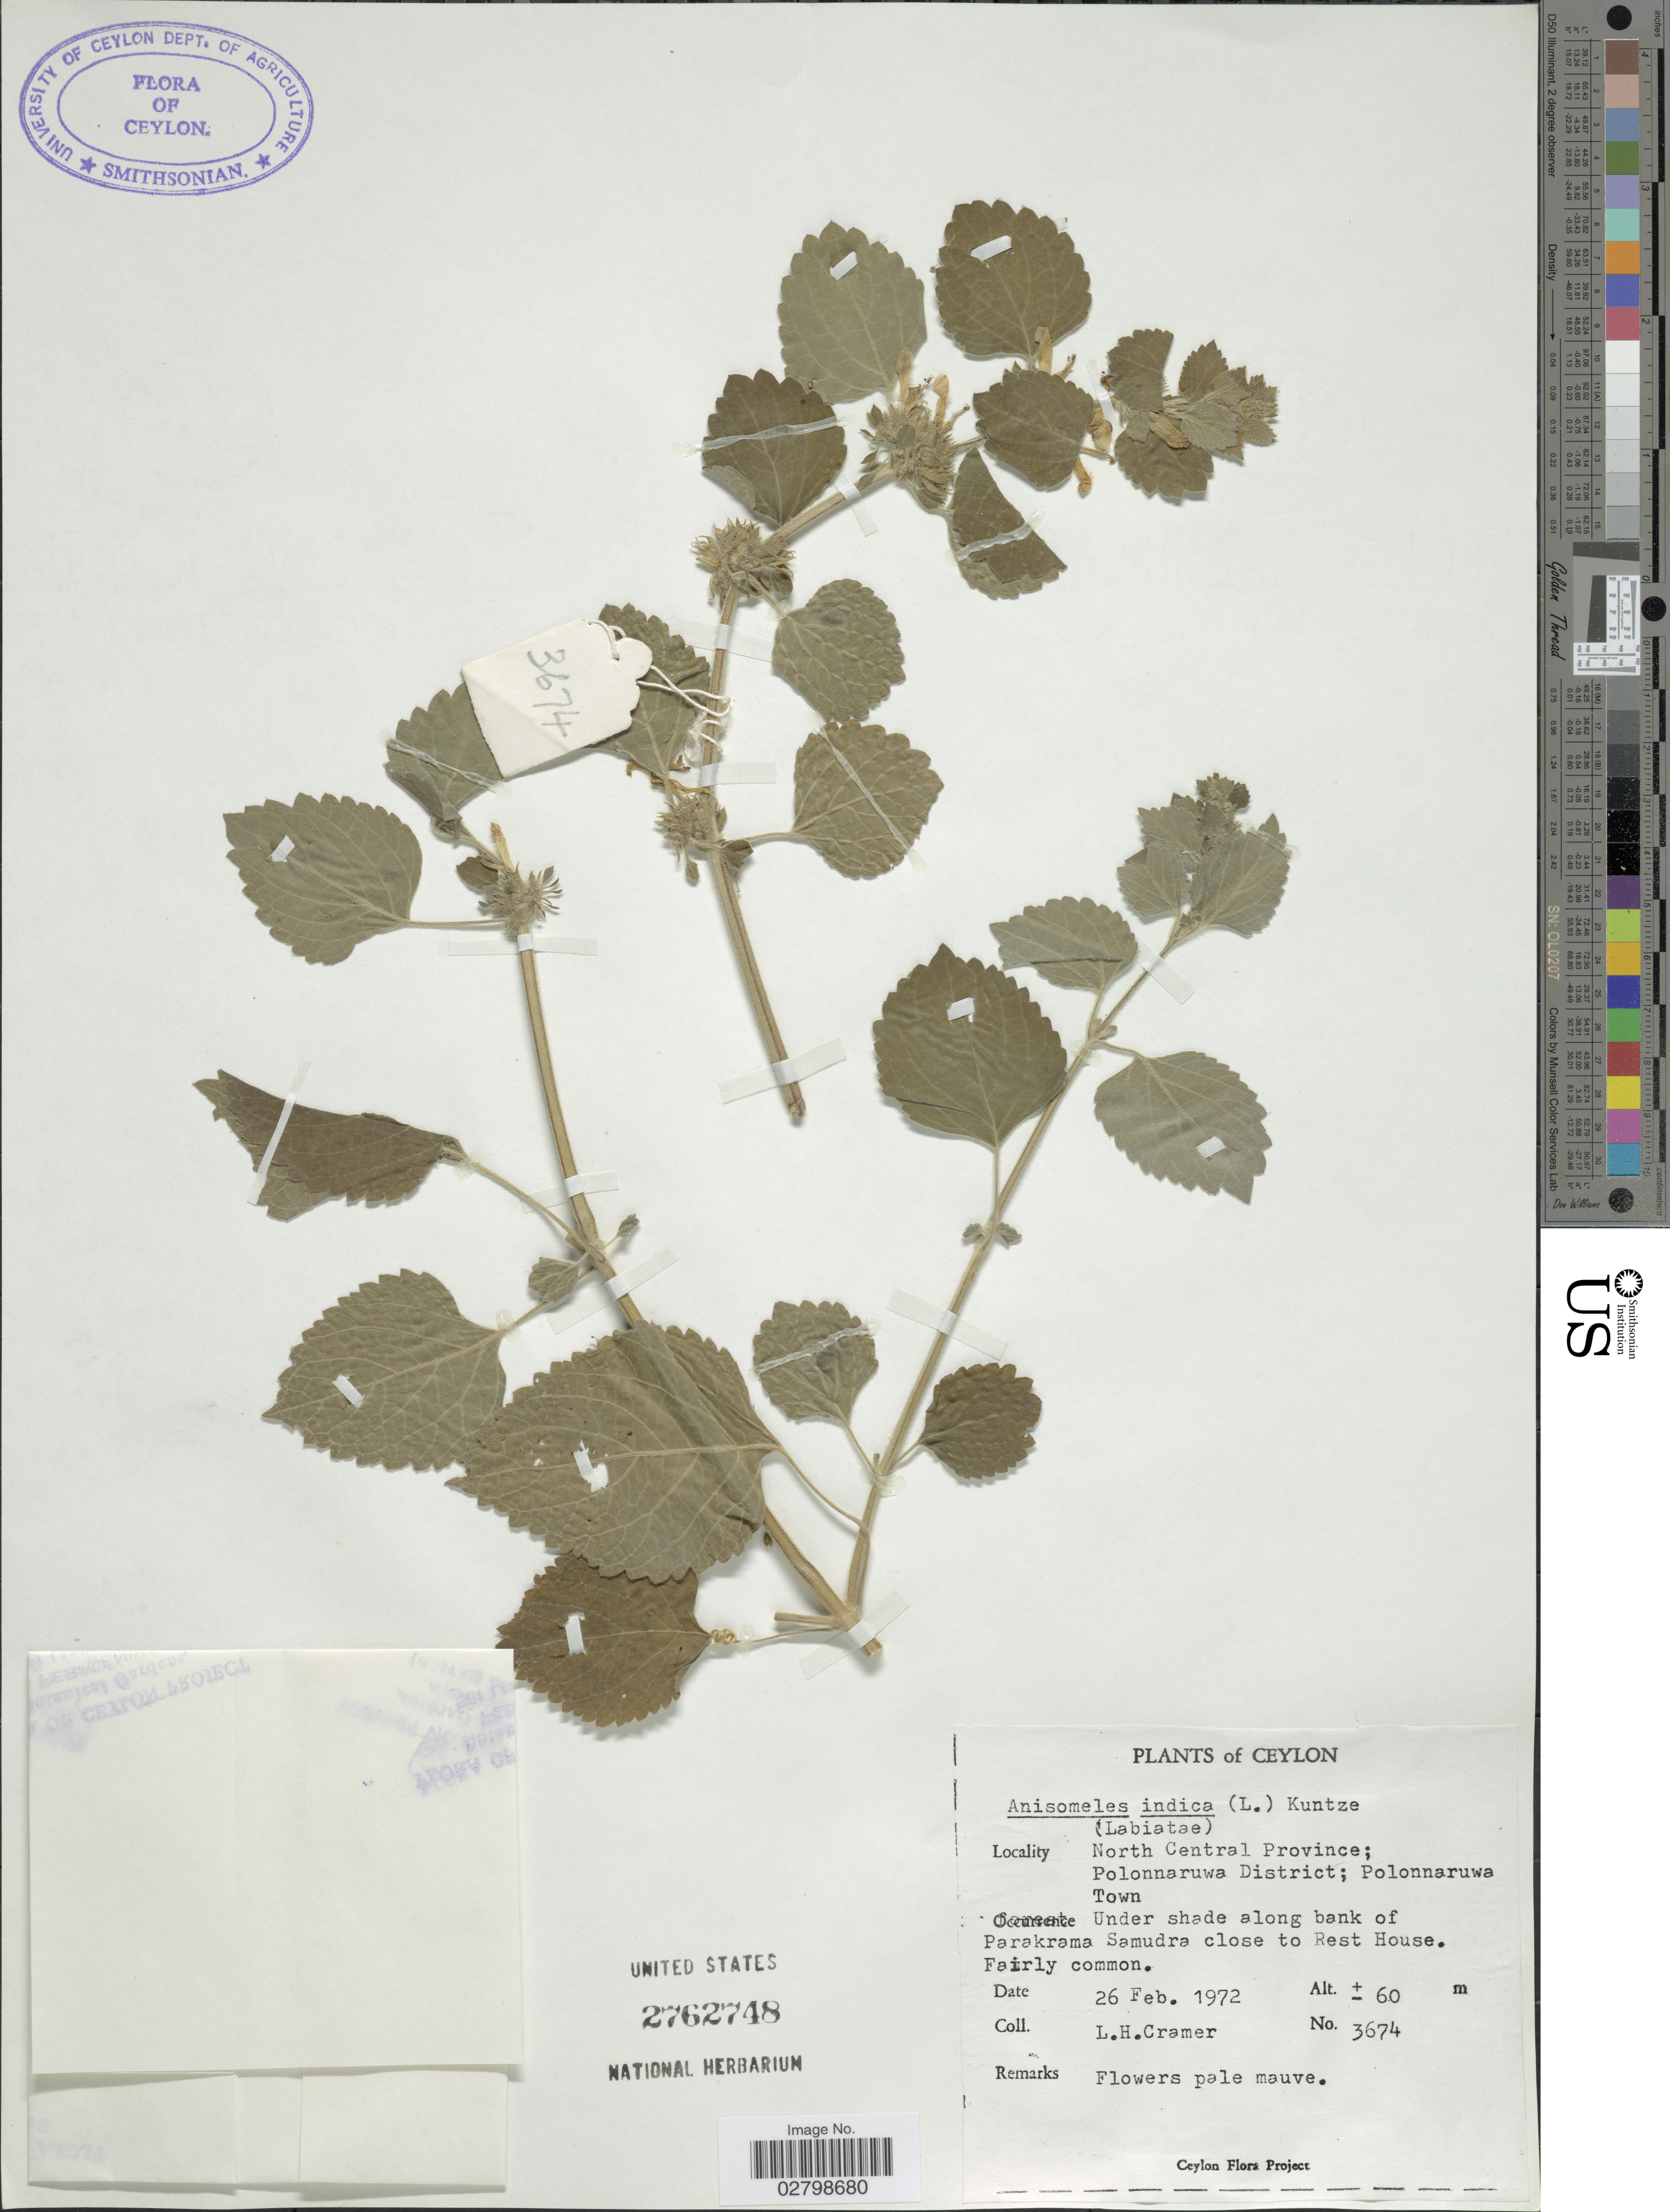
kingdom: Plantae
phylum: Tracheophyta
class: Magnoliopsida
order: Lamiales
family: Lamiaceae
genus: Anisomeles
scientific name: Anisomeles indica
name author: (L.) Kuntze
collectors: L. H. Cramer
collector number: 3674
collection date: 1972-02-26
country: Sri Lanka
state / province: North Central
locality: Ceylon. Polonnaruwa District; Polonnaruwa Town, along bank of Parakrama Samudra close to Rest House.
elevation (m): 60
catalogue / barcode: US 2762748